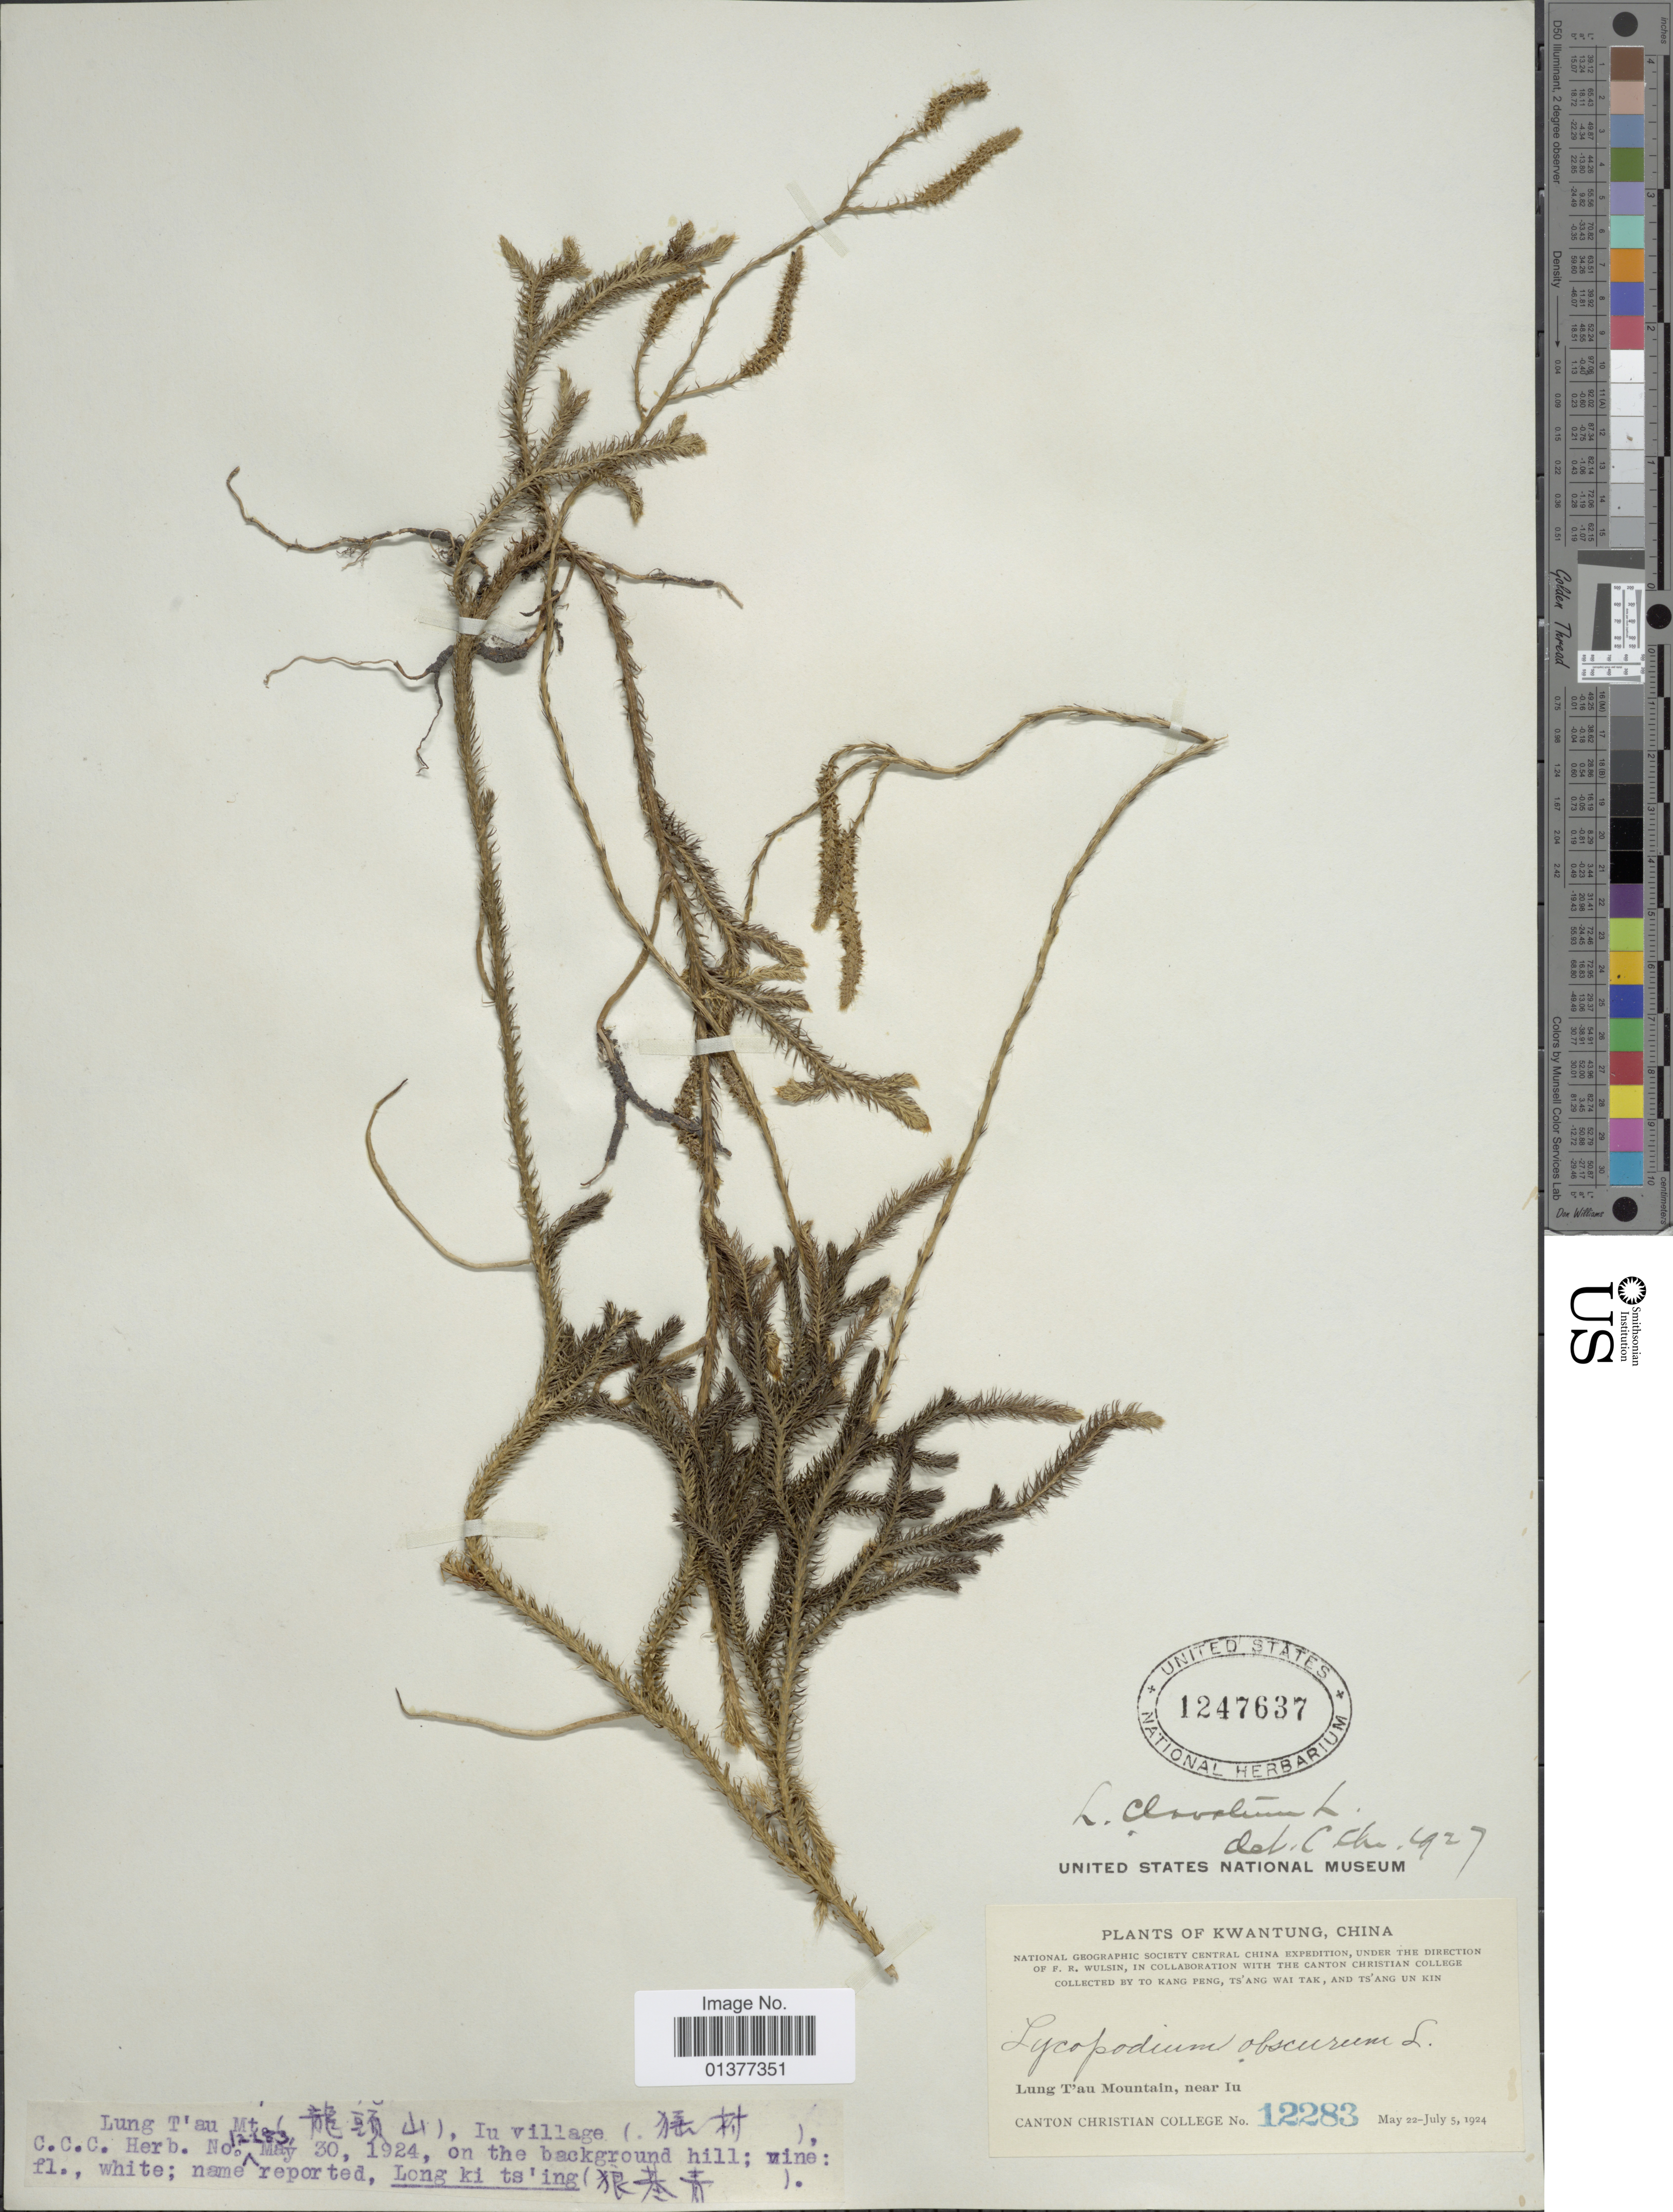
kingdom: Plantae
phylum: Tracheophyta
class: Lycopodiopsida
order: Lycopodiales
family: Lycopodiaceae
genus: Lycopodium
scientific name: Lycopodium clavatum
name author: L.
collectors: Canton Christian College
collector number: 12283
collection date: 1924-05-22/1924-07-05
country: China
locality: Kwangtung, Lung T'an Mountain, near Iu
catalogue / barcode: US 1247637